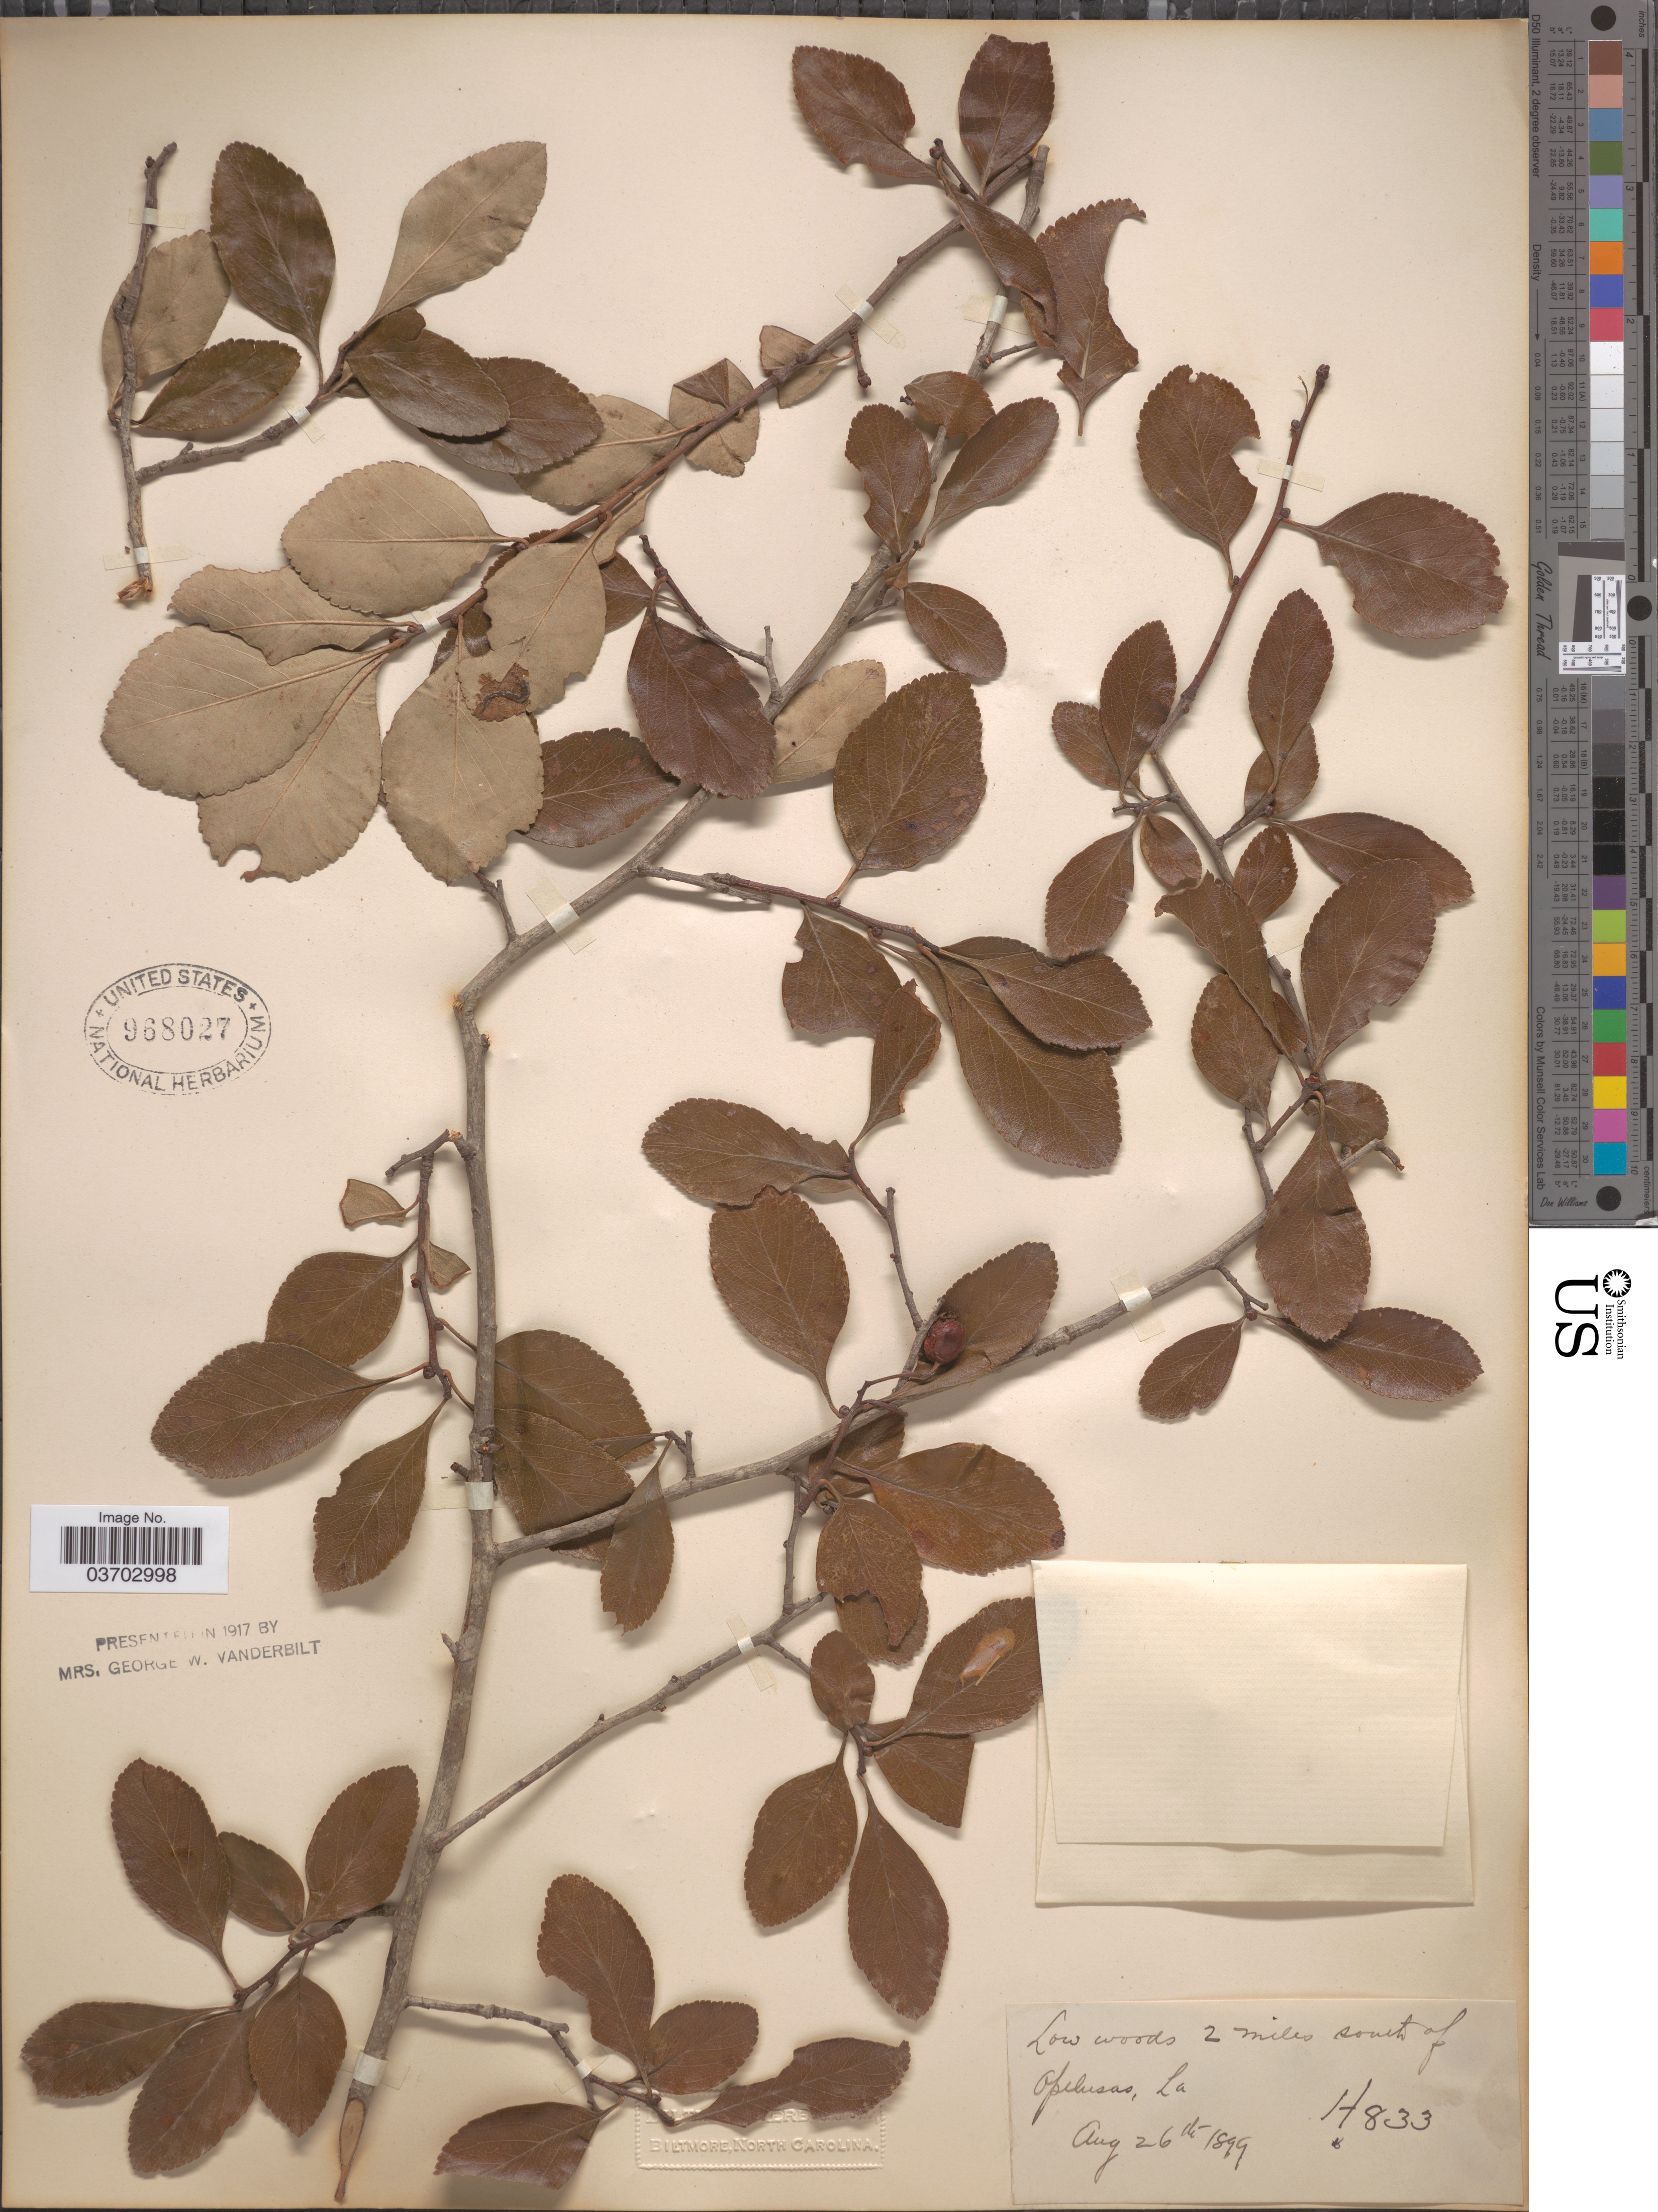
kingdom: Plantae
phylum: Tracheophyta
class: Magnoliopsida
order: Rosales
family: Rosaceae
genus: Crataegus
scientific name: Crataegus crus-galli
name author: L.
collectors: ex herb. Biltmore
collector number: H833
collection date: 1899-08-26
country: United States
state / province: Louisiana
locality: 2 miles south of Opelusas.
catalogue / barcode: US 968027